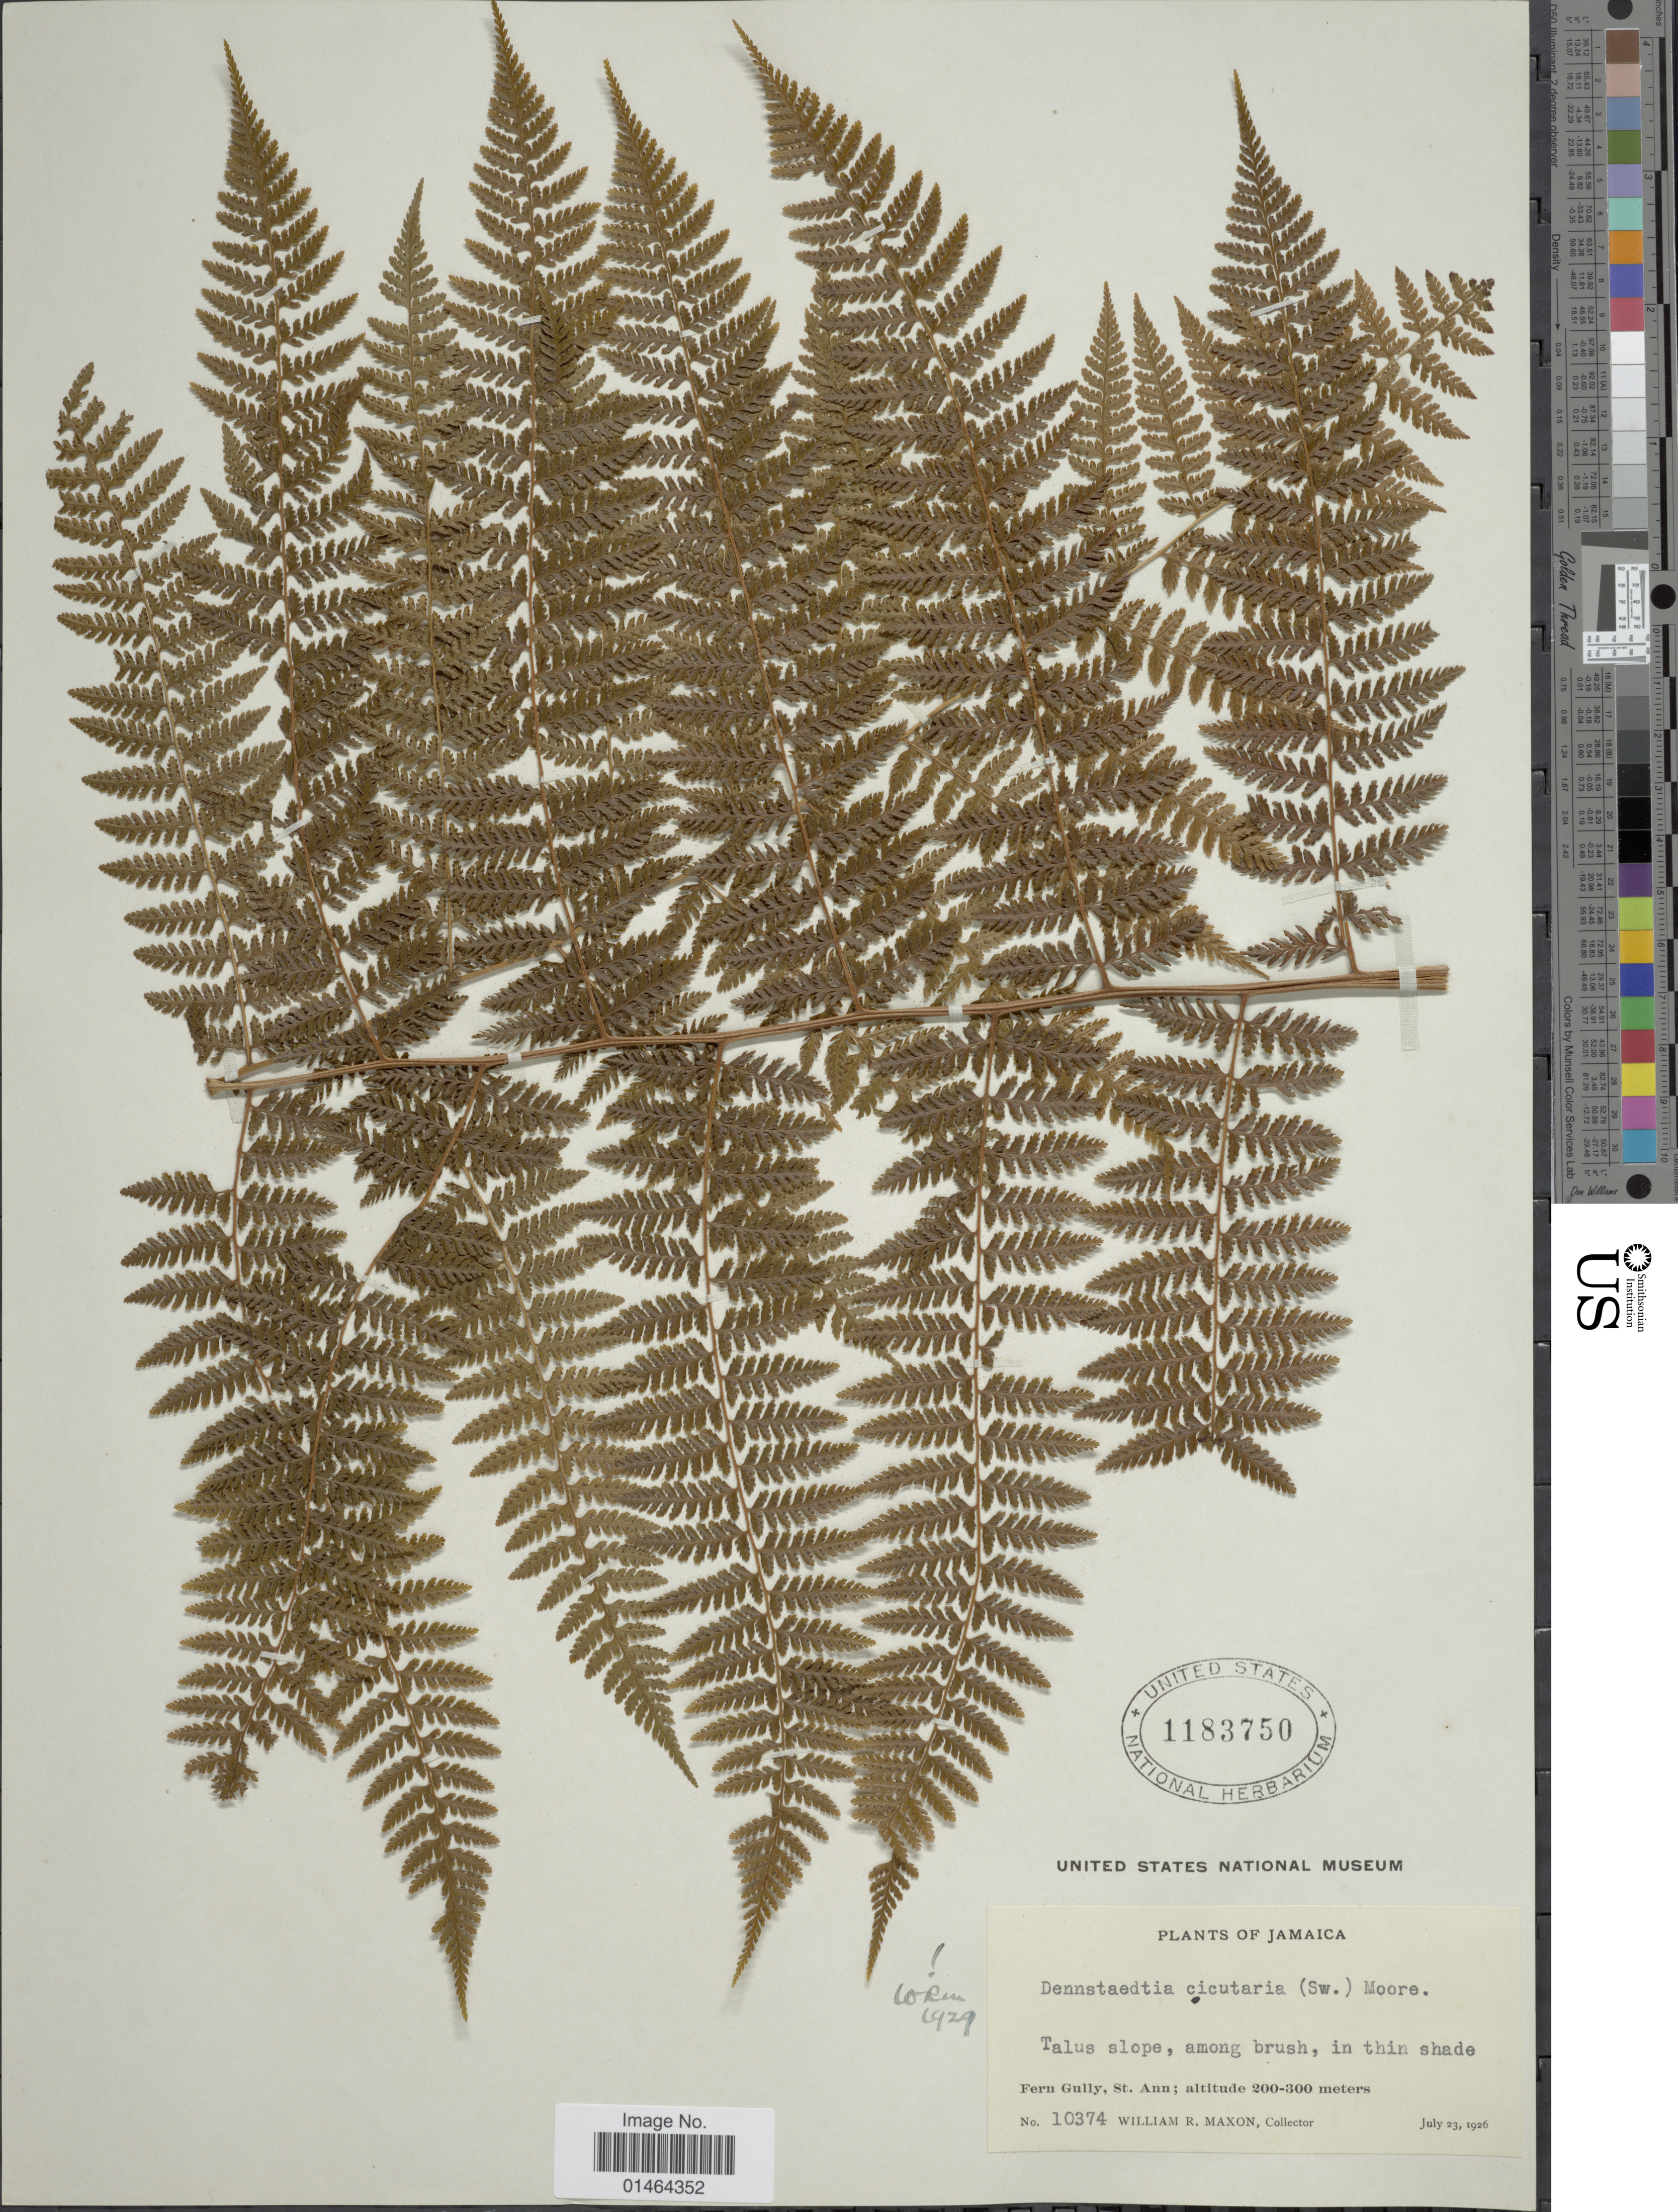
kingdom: Plantae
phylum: Tracheophyta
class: Polypodiopsida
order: Polypodiales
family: Dennstaedtiaceae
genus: Dennstaedtia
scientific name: Dennstaedtia cicutaria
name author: (Sw.) T. Moore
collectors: W. R. Maxon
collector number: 10374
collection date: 1926-07-23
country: Jamaica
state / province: Saint Ann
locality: Fern Gully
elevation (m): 200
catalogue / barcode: US 1183750